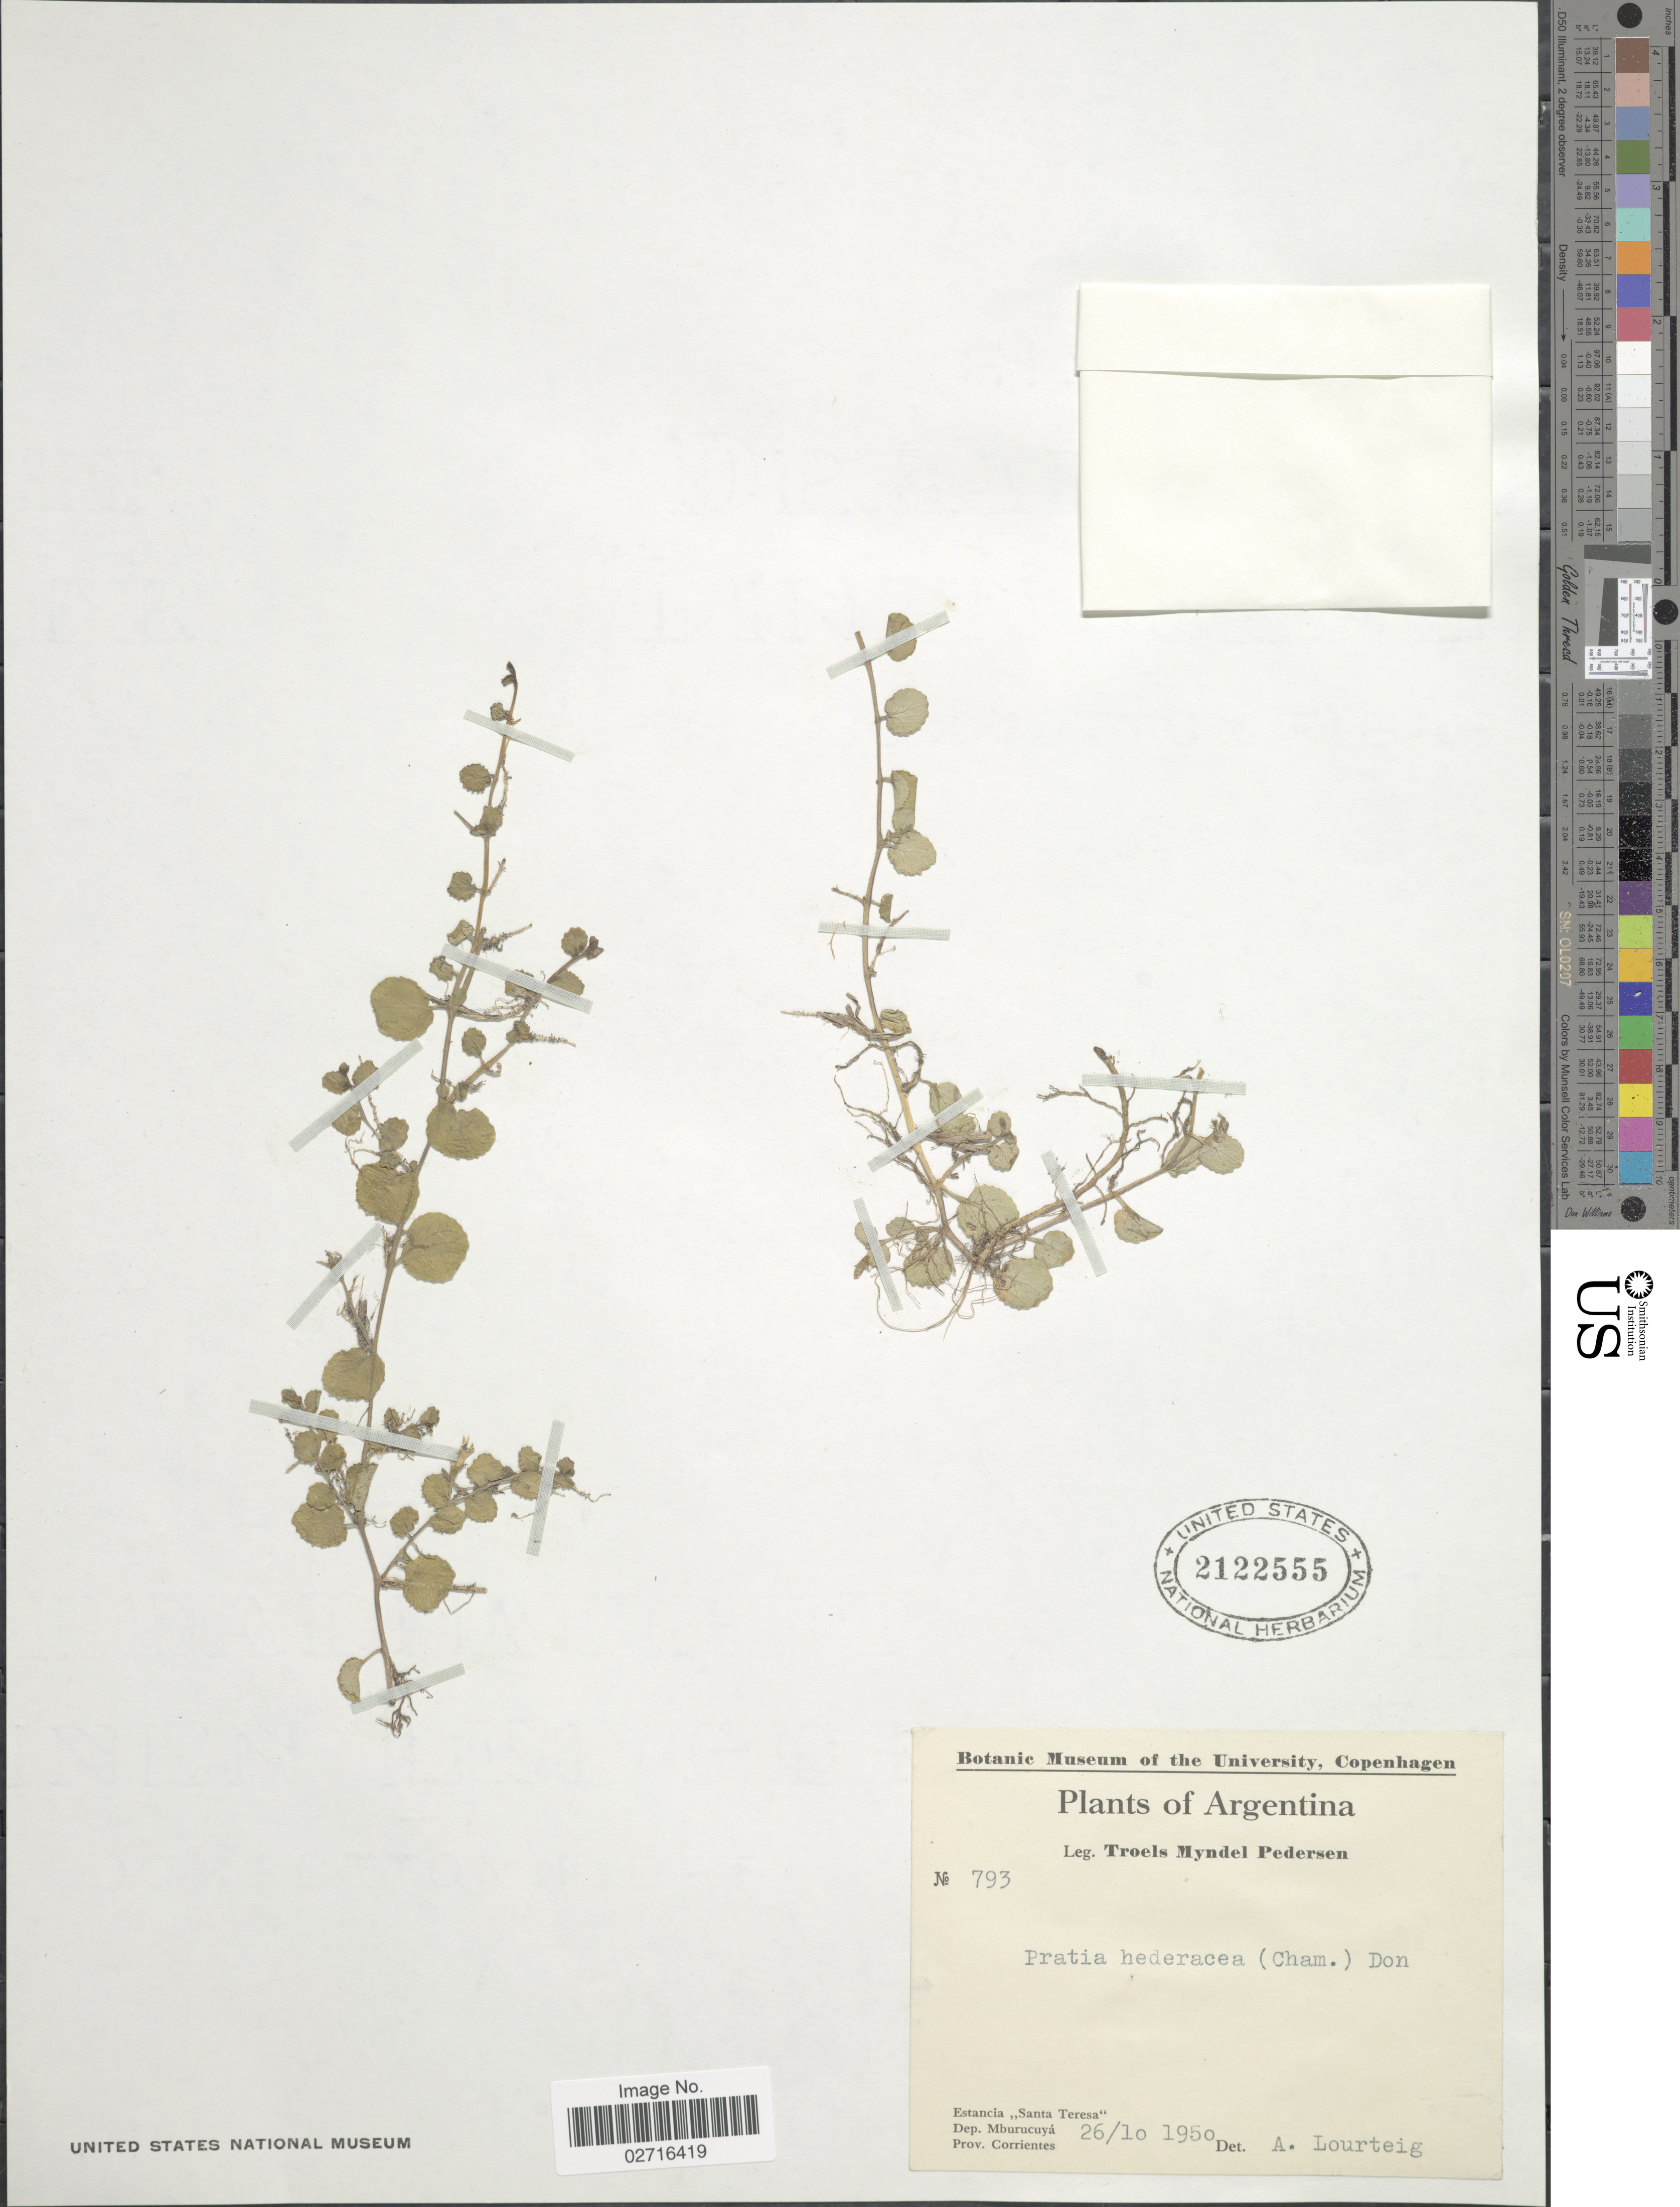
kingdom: Plantae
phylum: Tracheophyta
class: Magnoliopsida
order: Asterales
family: Campanulaceae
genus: Pratia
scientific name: Pratia hederacea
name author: (Cham.) G. Don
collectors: T. Pederson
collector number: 793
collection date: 1950-10-26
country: Argentina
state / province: Corrientes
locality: Estancia ,,Santa Teresa', Dep. Mburucuyá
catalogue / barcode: US 2122555